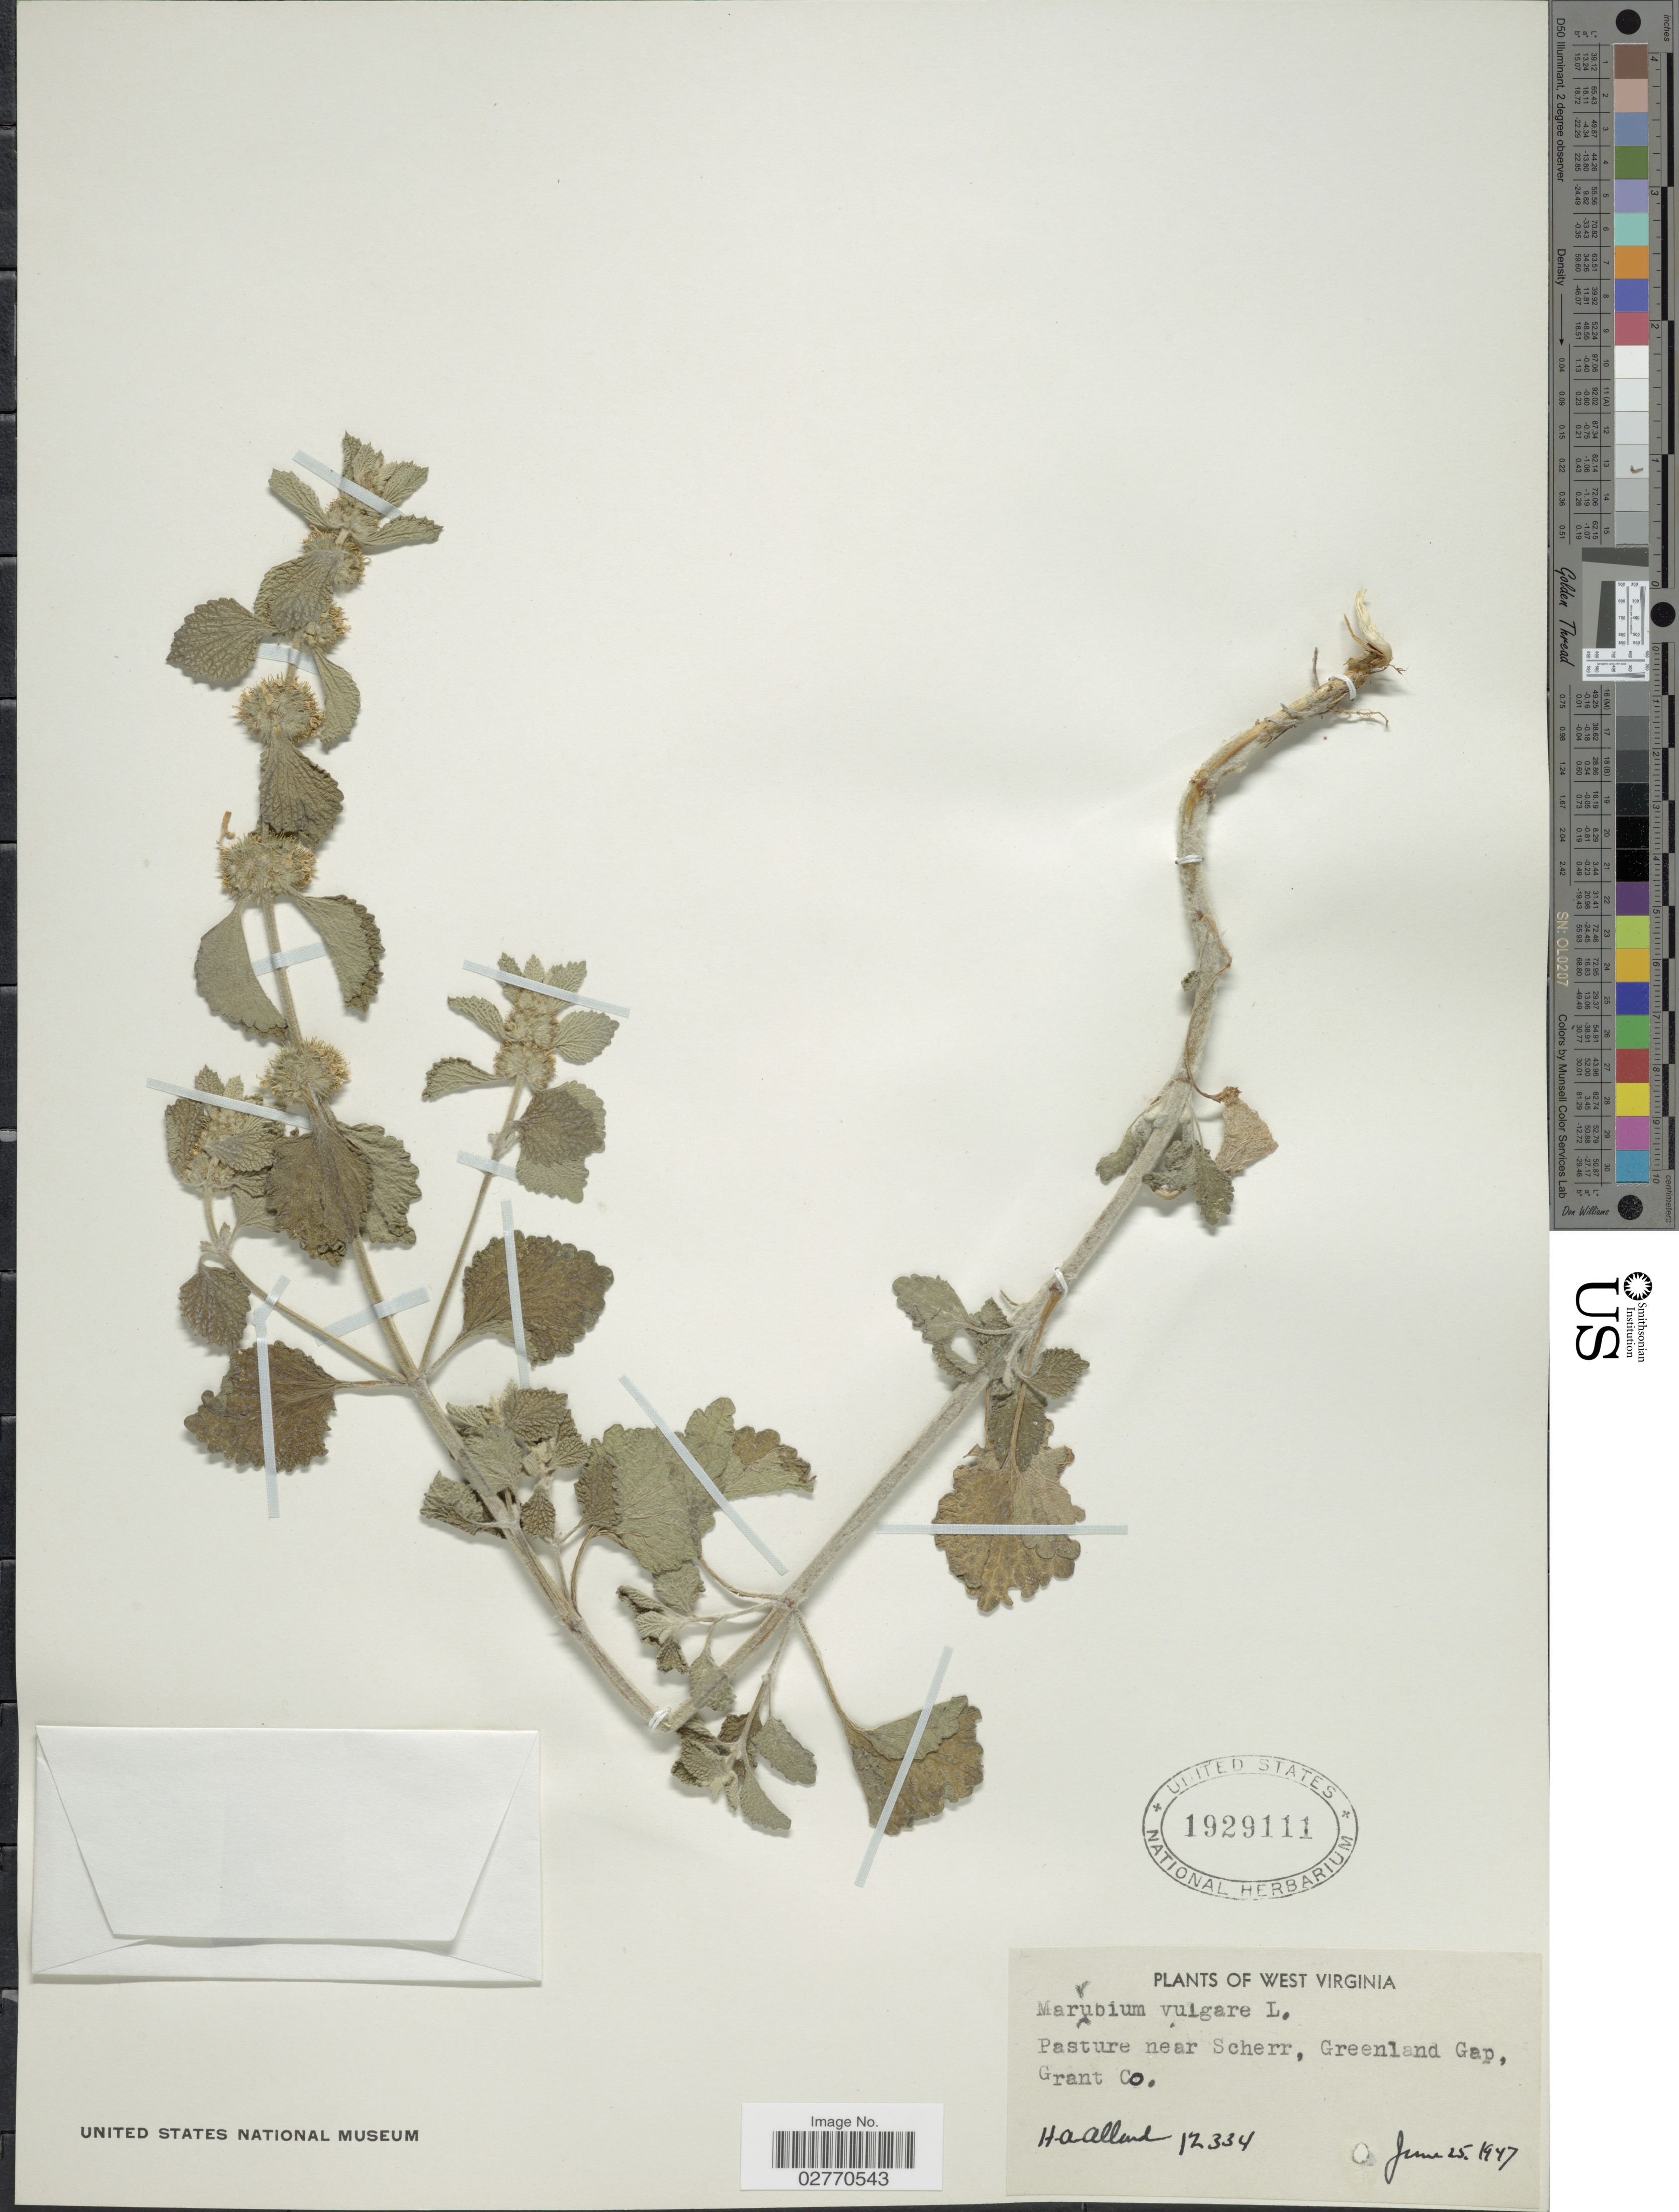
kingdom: Plantae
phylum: Tracheophyta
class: Magnoliopsida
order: Lamiales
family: Lamiaceae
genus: Marrubium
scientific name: Marrubium vulgare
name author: L.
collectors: H. A. Allard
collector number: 12334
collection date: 1947-06-25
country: United States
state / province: West Virginia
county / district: Grant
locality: Pasture near Scherr, Greenland Gap, Grant Co.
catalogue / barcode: US 1929111